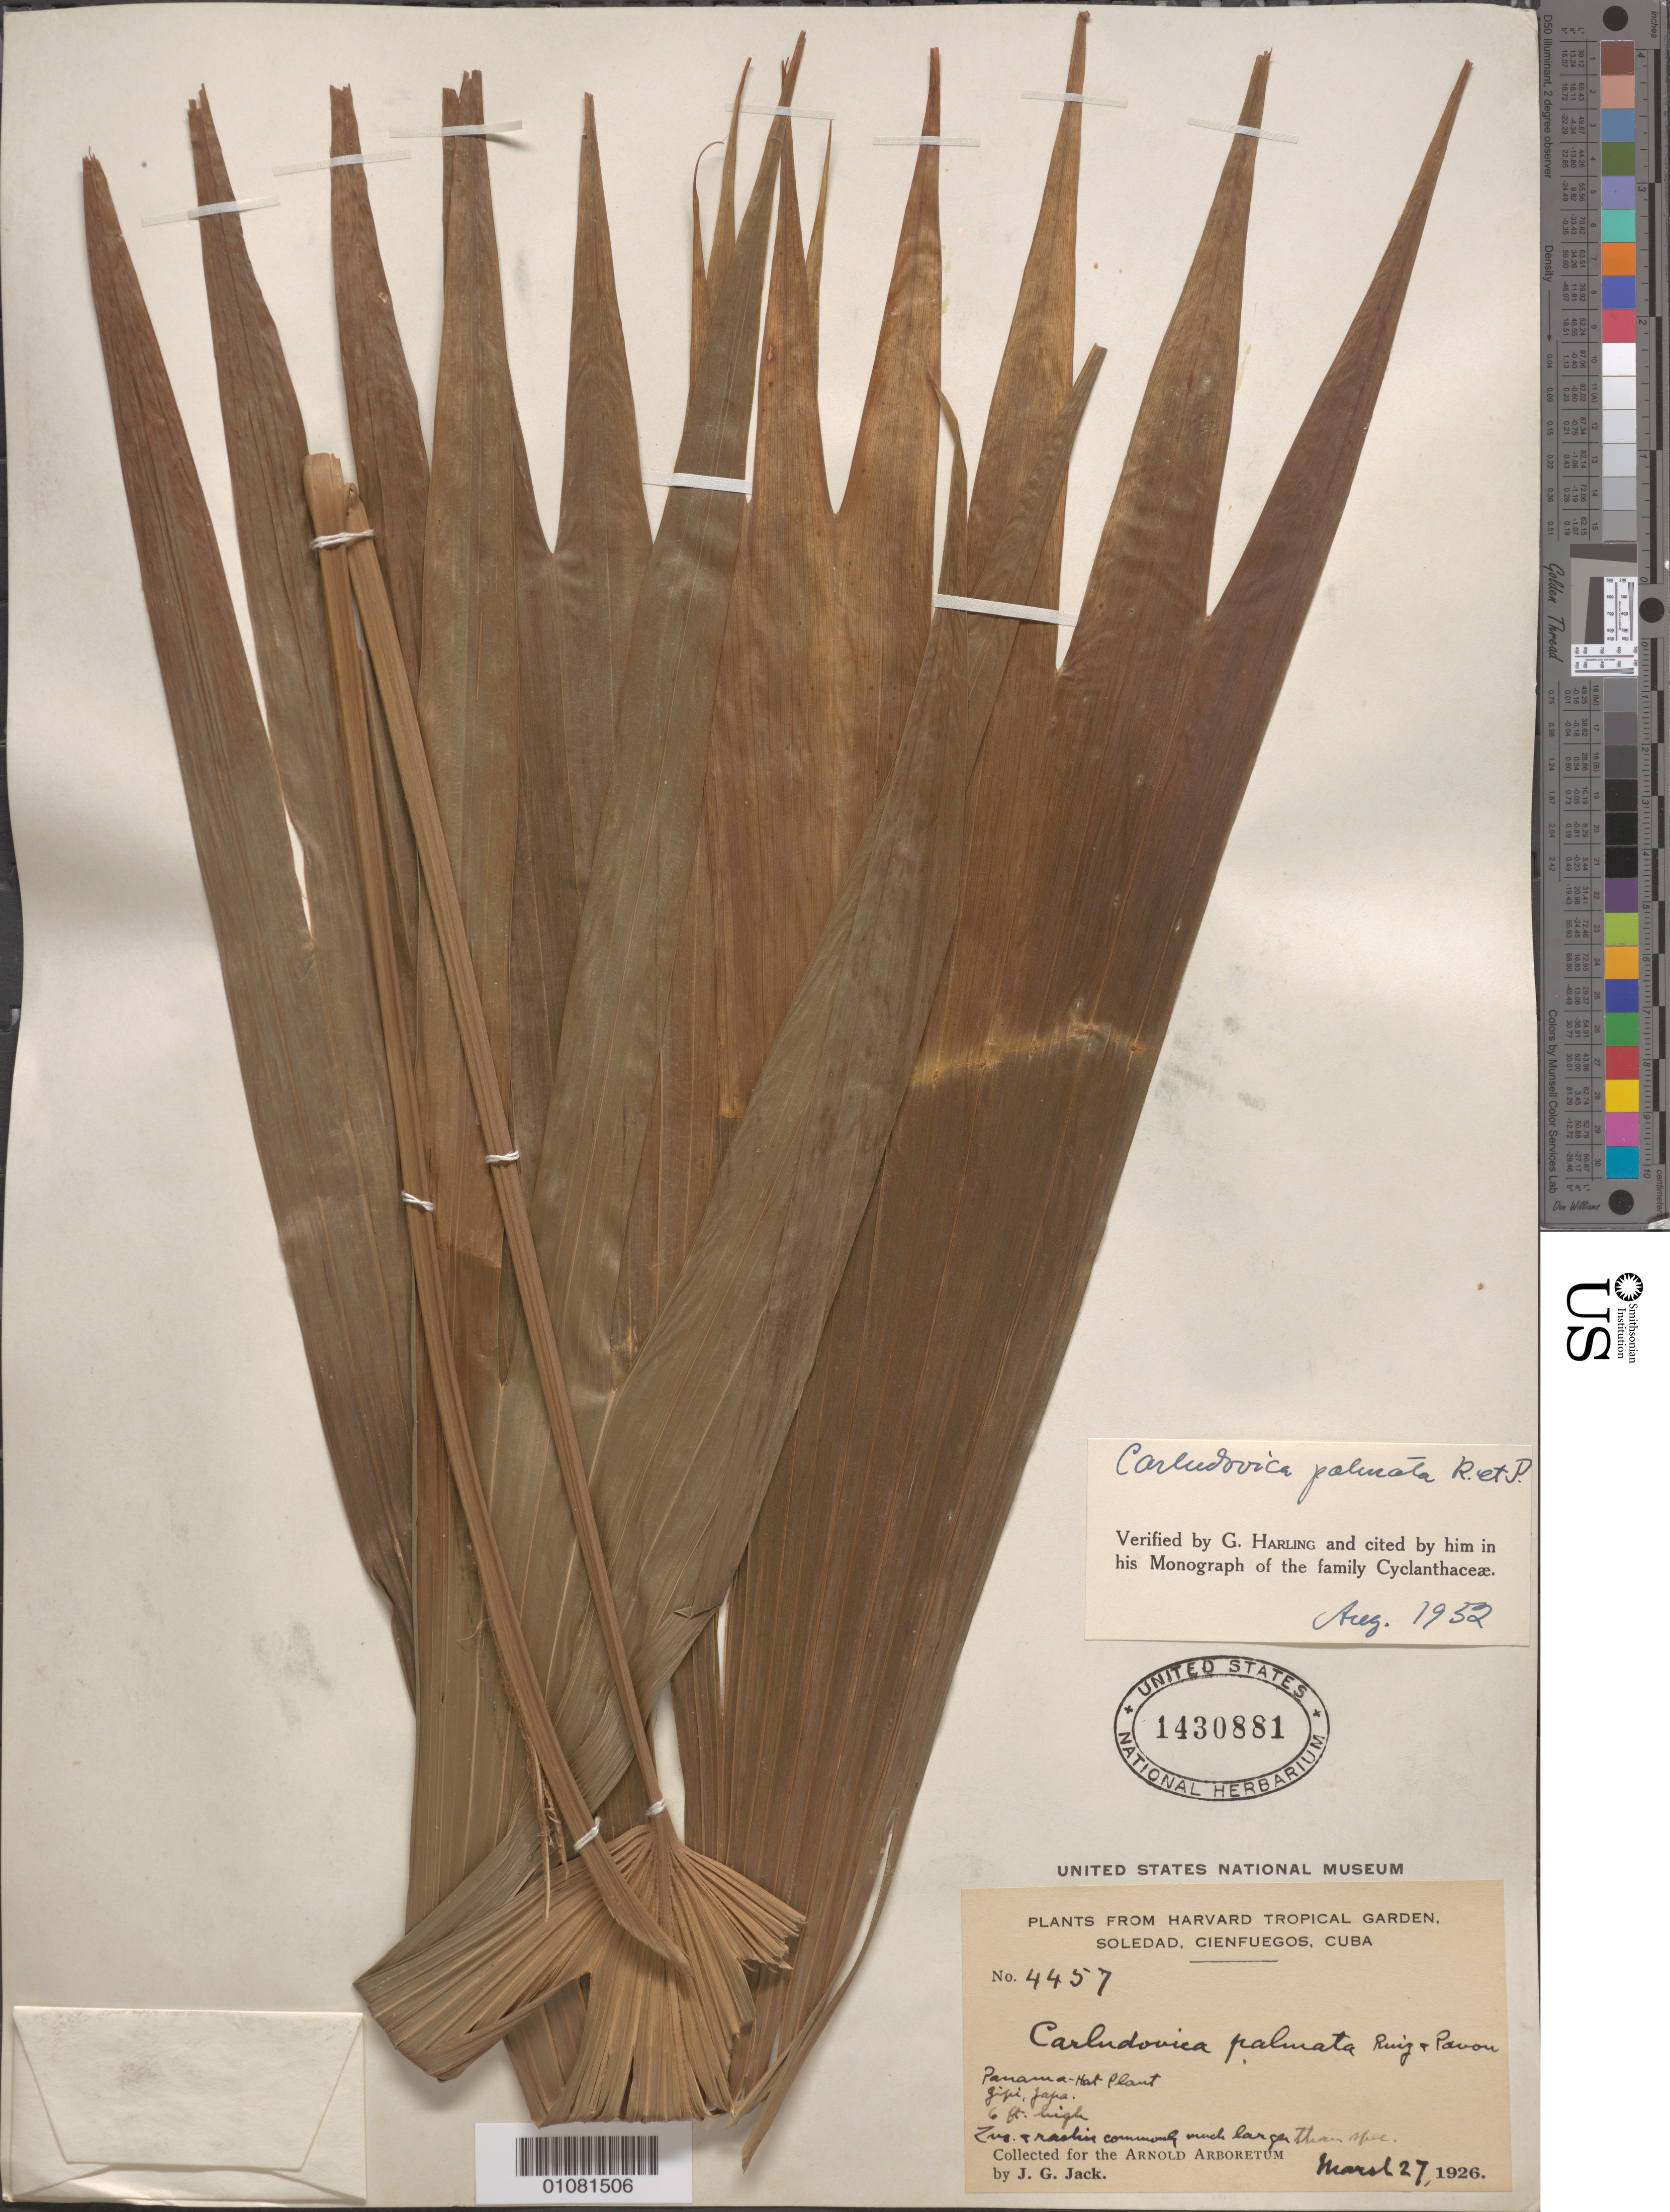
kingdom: Plantae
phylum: Tracheophyta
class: Liliopsida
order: Pandanales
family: Cyclanthaceae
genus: Carludovica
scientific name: Carludovica palmata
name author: Ruiz & Pav.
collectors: J. G. Jack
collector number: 4457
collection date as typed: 27 Mar 1926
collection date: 1926-03-27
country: Cuba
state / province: Cienfuegos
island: Cuba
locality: Harvard Tropical Garden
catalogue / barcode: US 1430881